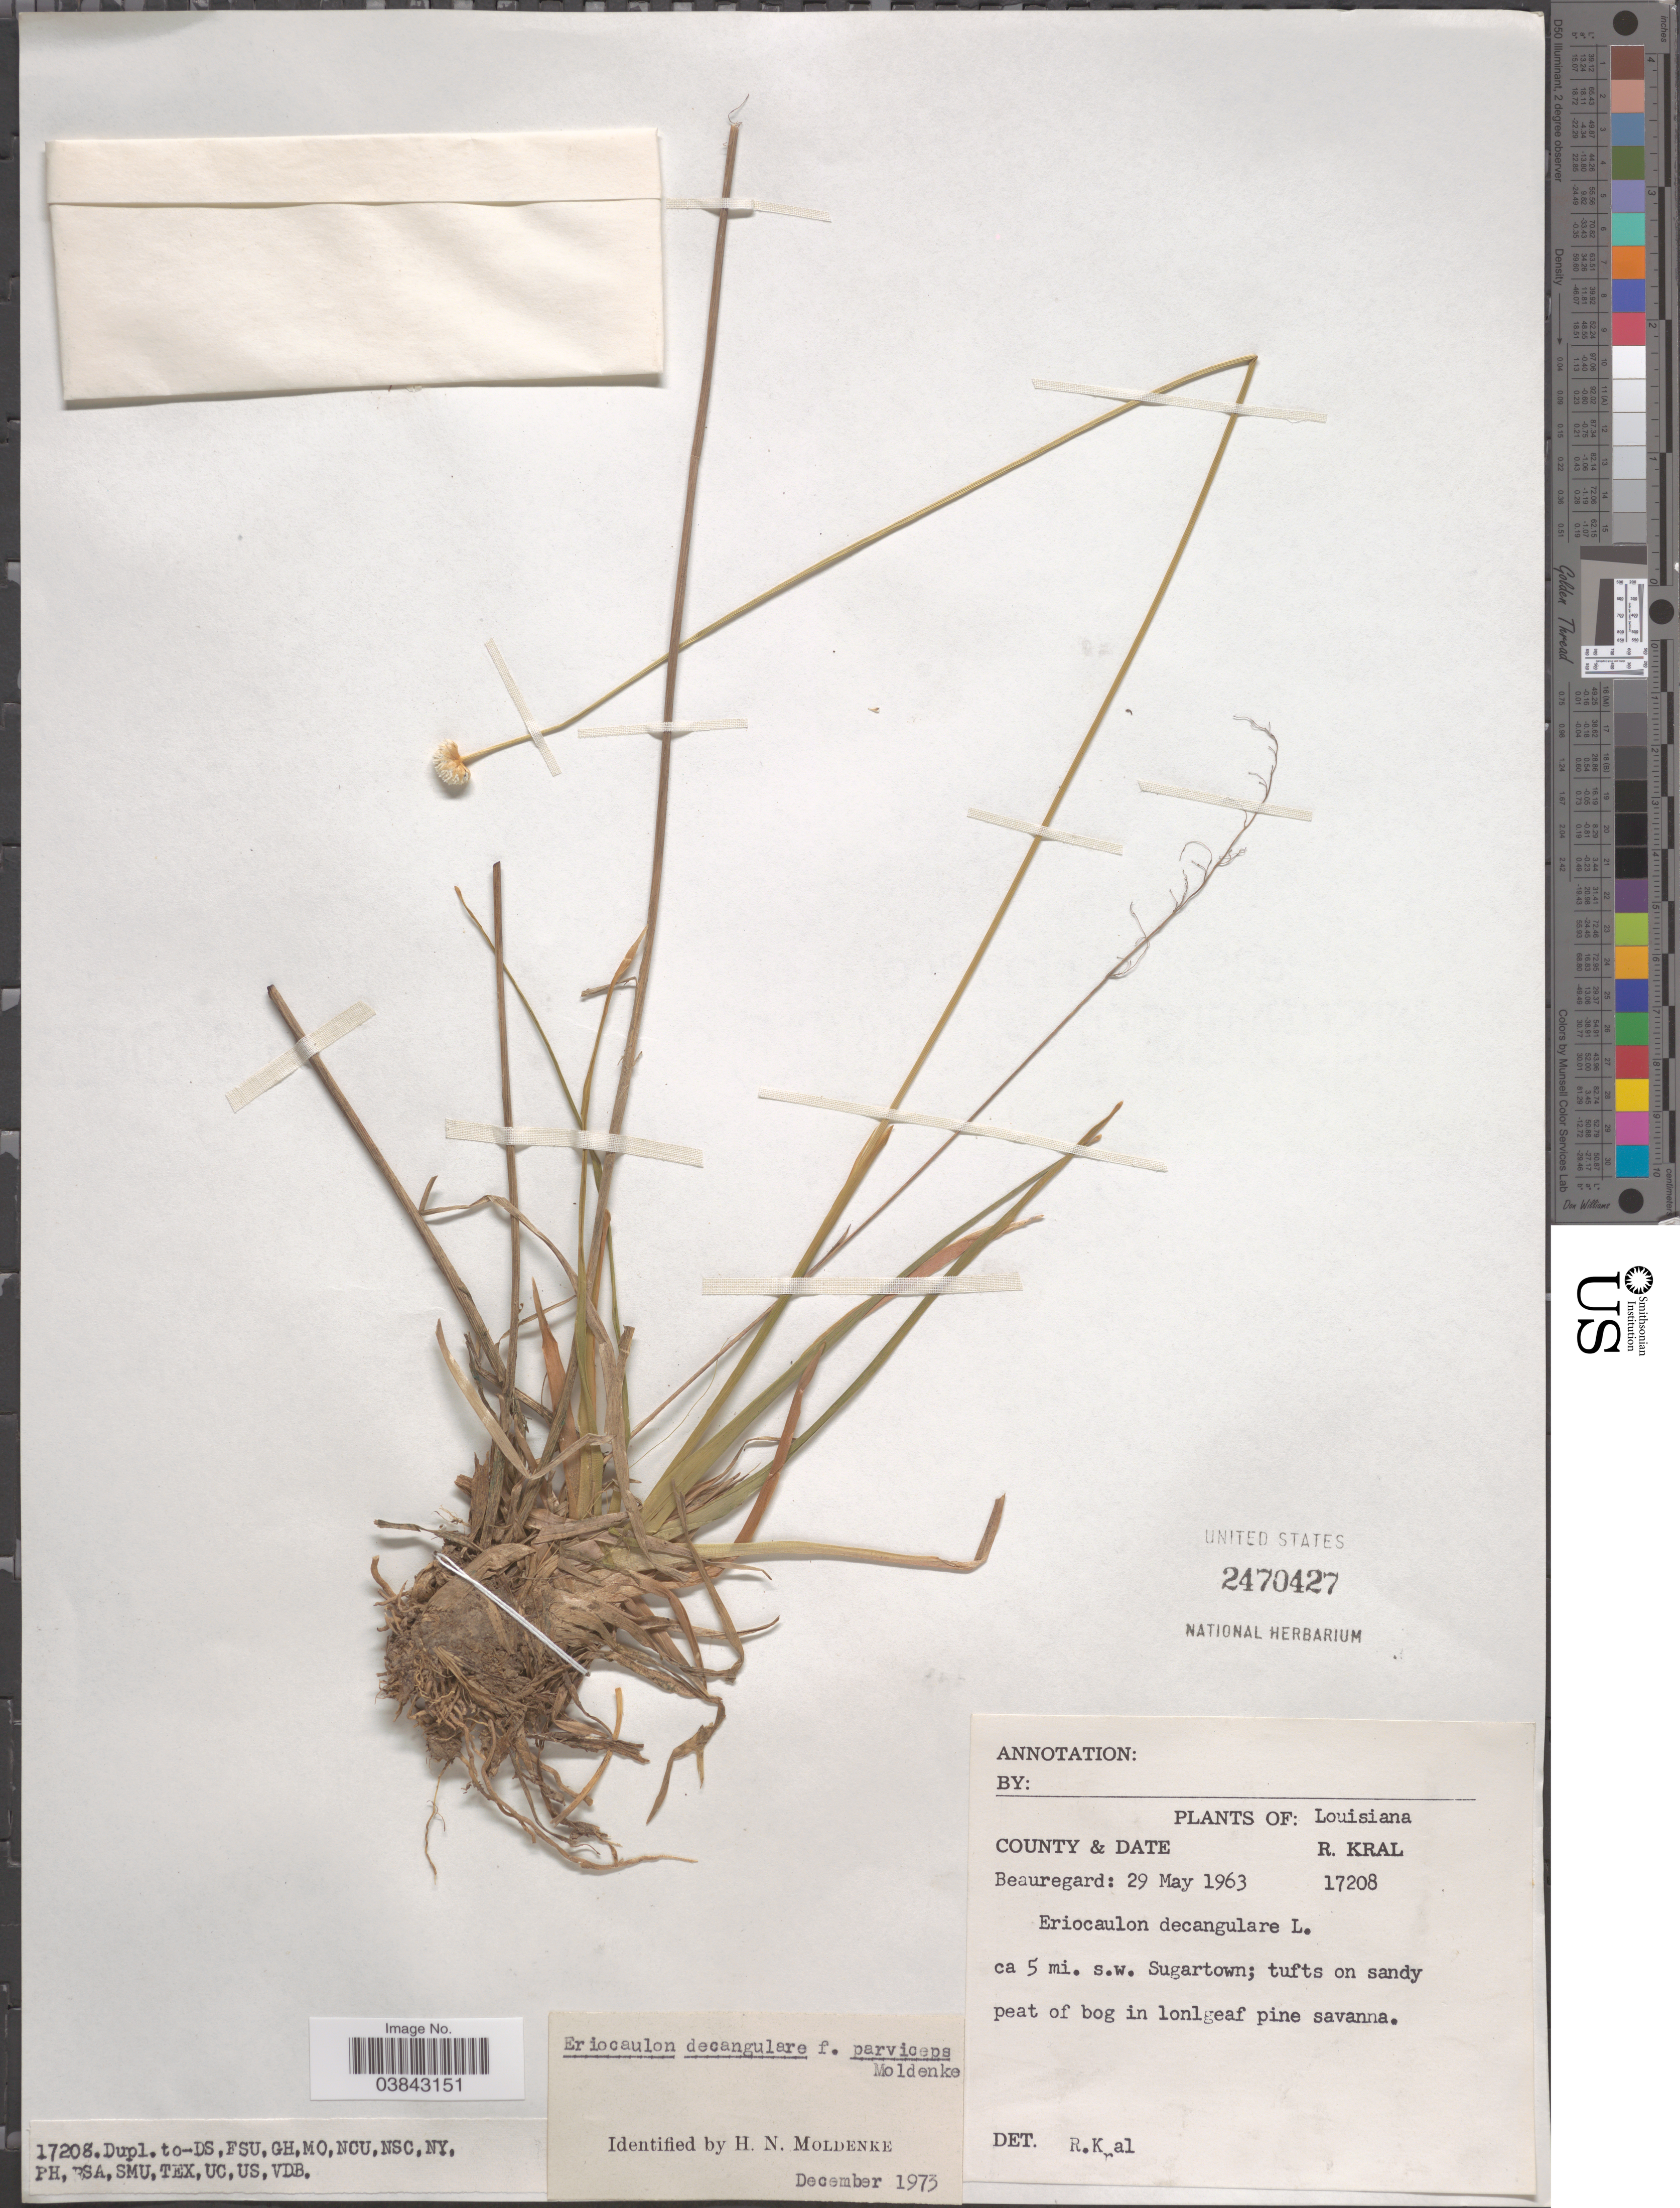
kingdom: Plantae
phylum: Tracheophyta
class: Liliopsida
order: Poales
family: Eriocaulaceae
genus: Eriocaulon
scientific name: Eriocaulon decangulare f. parviceps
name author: Moldenke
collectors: R. Kral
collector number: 17208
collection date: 1963-05-29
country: United States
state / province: Louisiana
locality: County Beauregard. Ca 5 mi. s.w. Sugartown.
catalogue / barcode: US 2470427